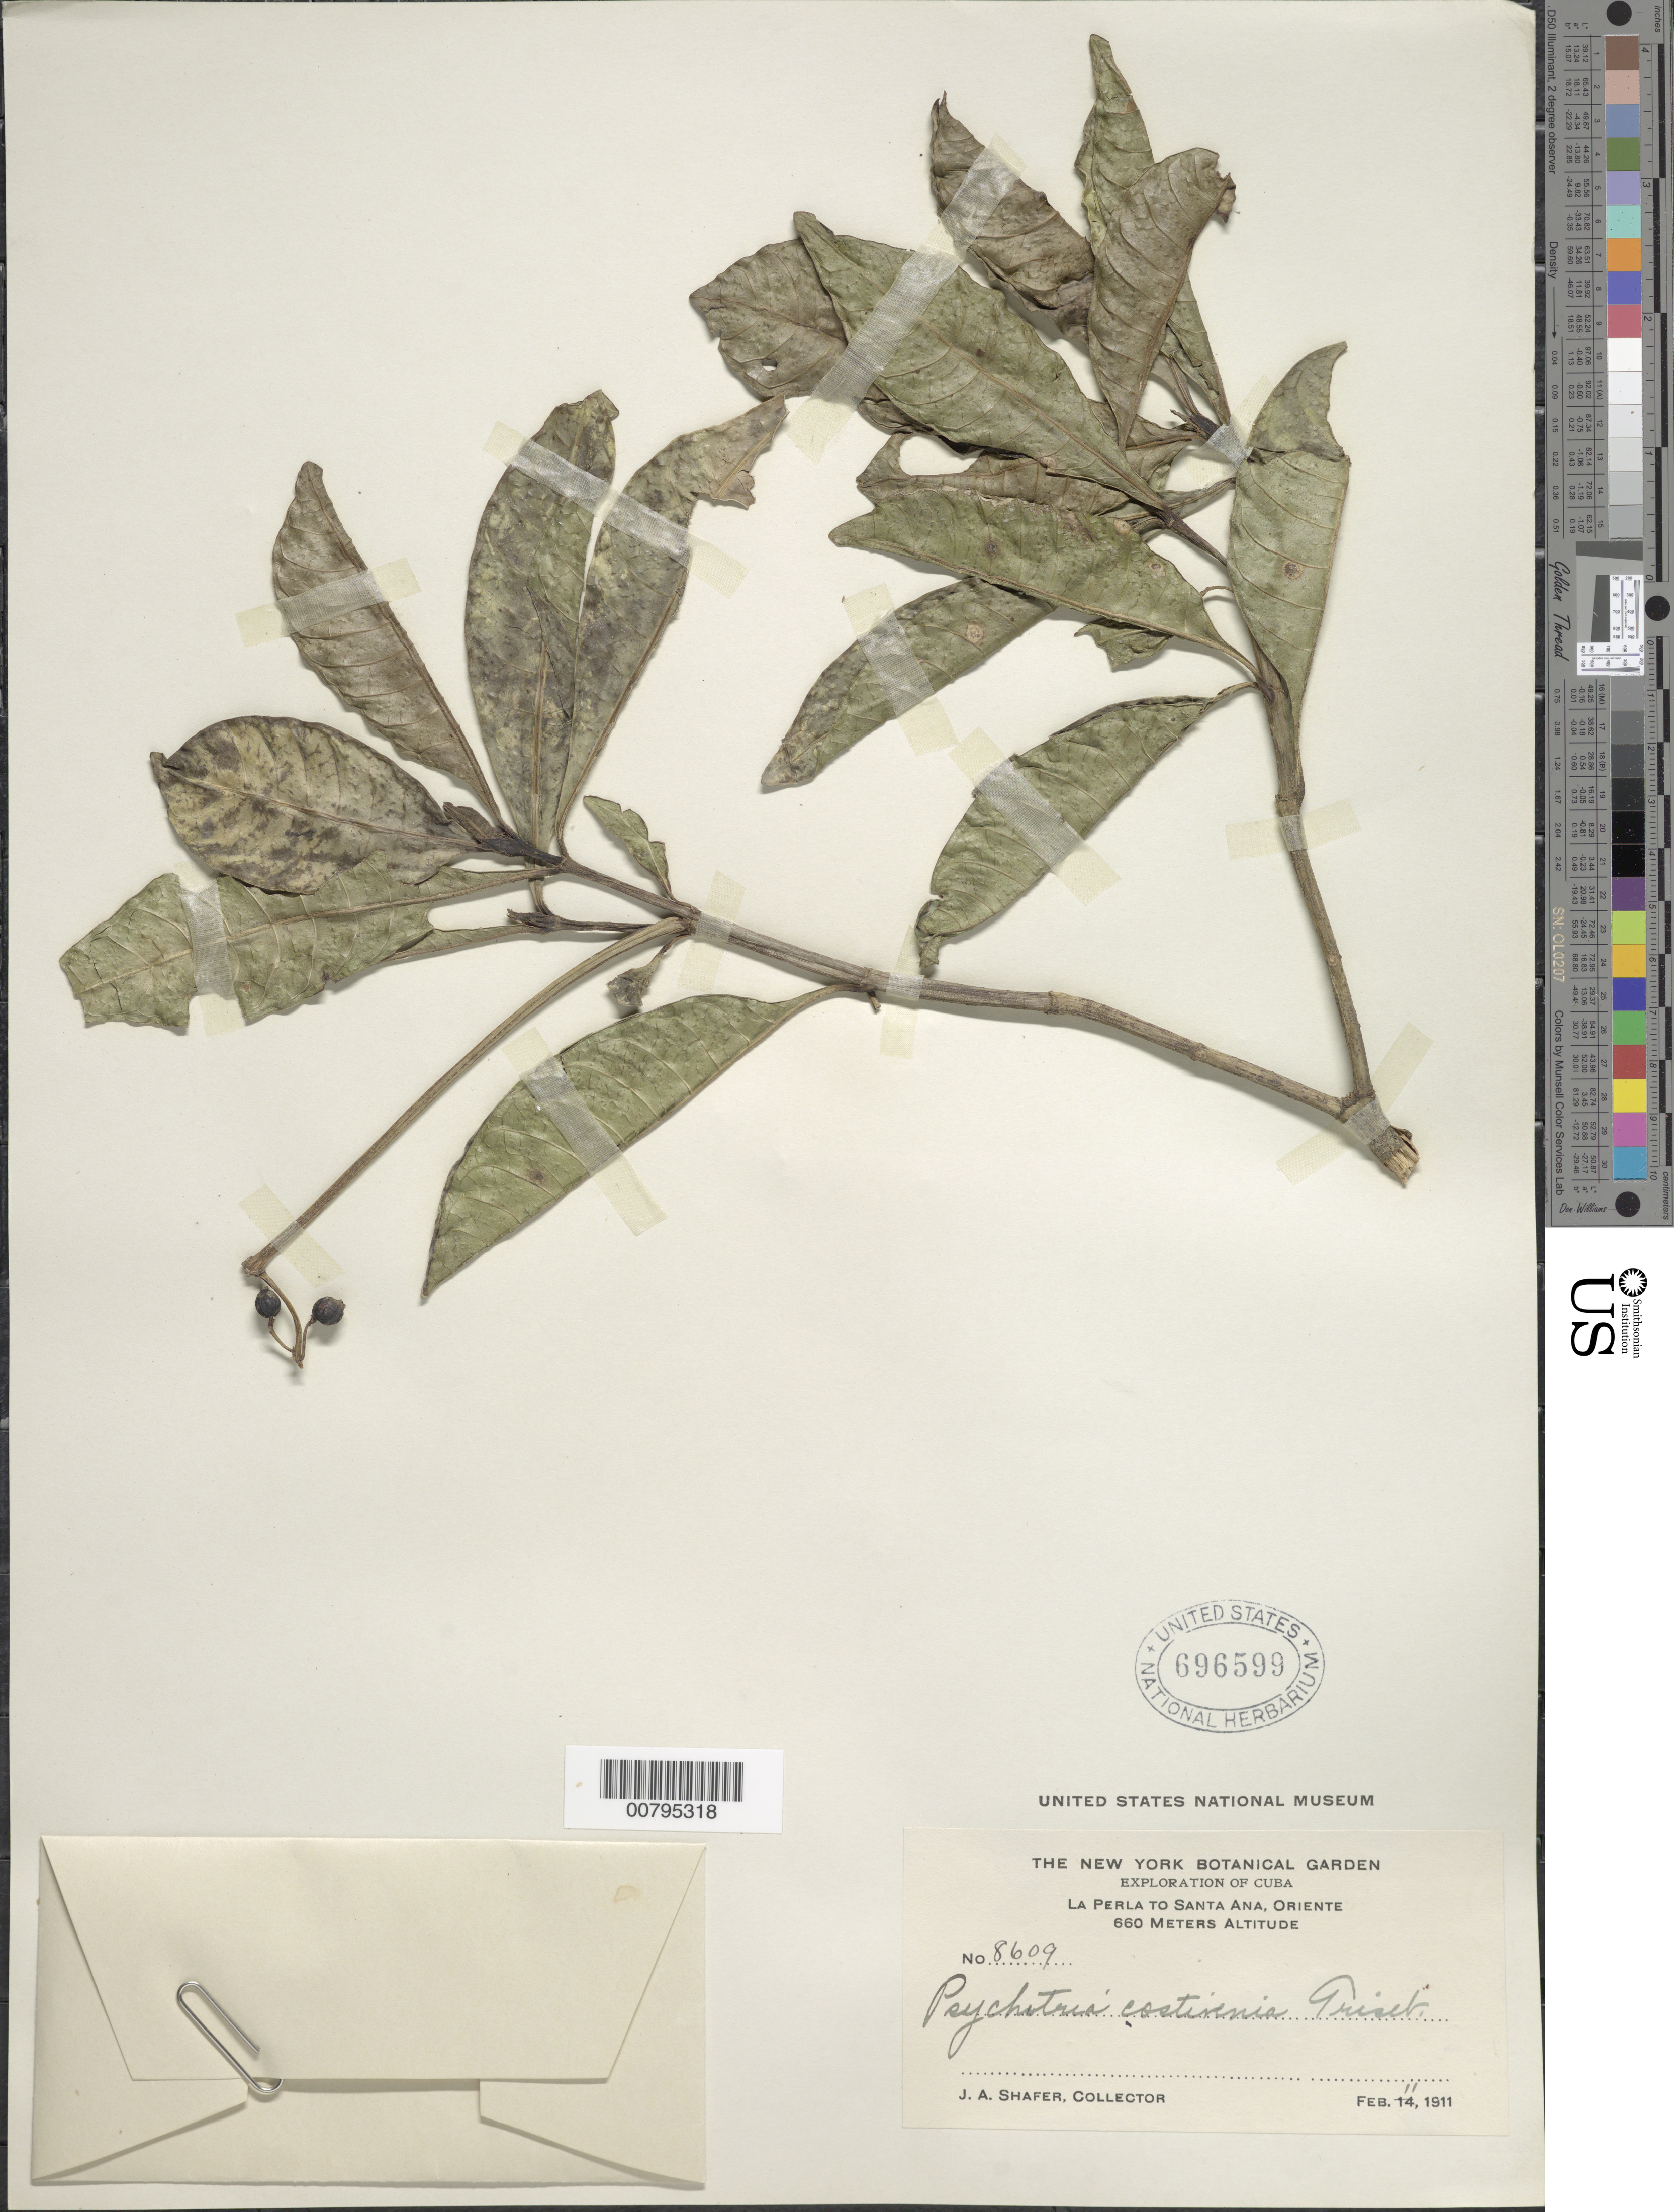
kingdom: Plantae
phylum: Tracheophyta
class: Magnoliopsida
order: Gentianales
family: Rubiaceae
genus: Psychotria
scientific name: Psychotria costivenia var. costivenia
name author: Griseb.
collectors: J. A. Shafer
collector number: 8609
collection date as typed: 11 Feb 1911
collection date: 1911-02-11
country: Cuba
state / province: Oriente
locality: La Perla to Santa Ana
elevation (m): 660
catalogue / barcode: US 696599